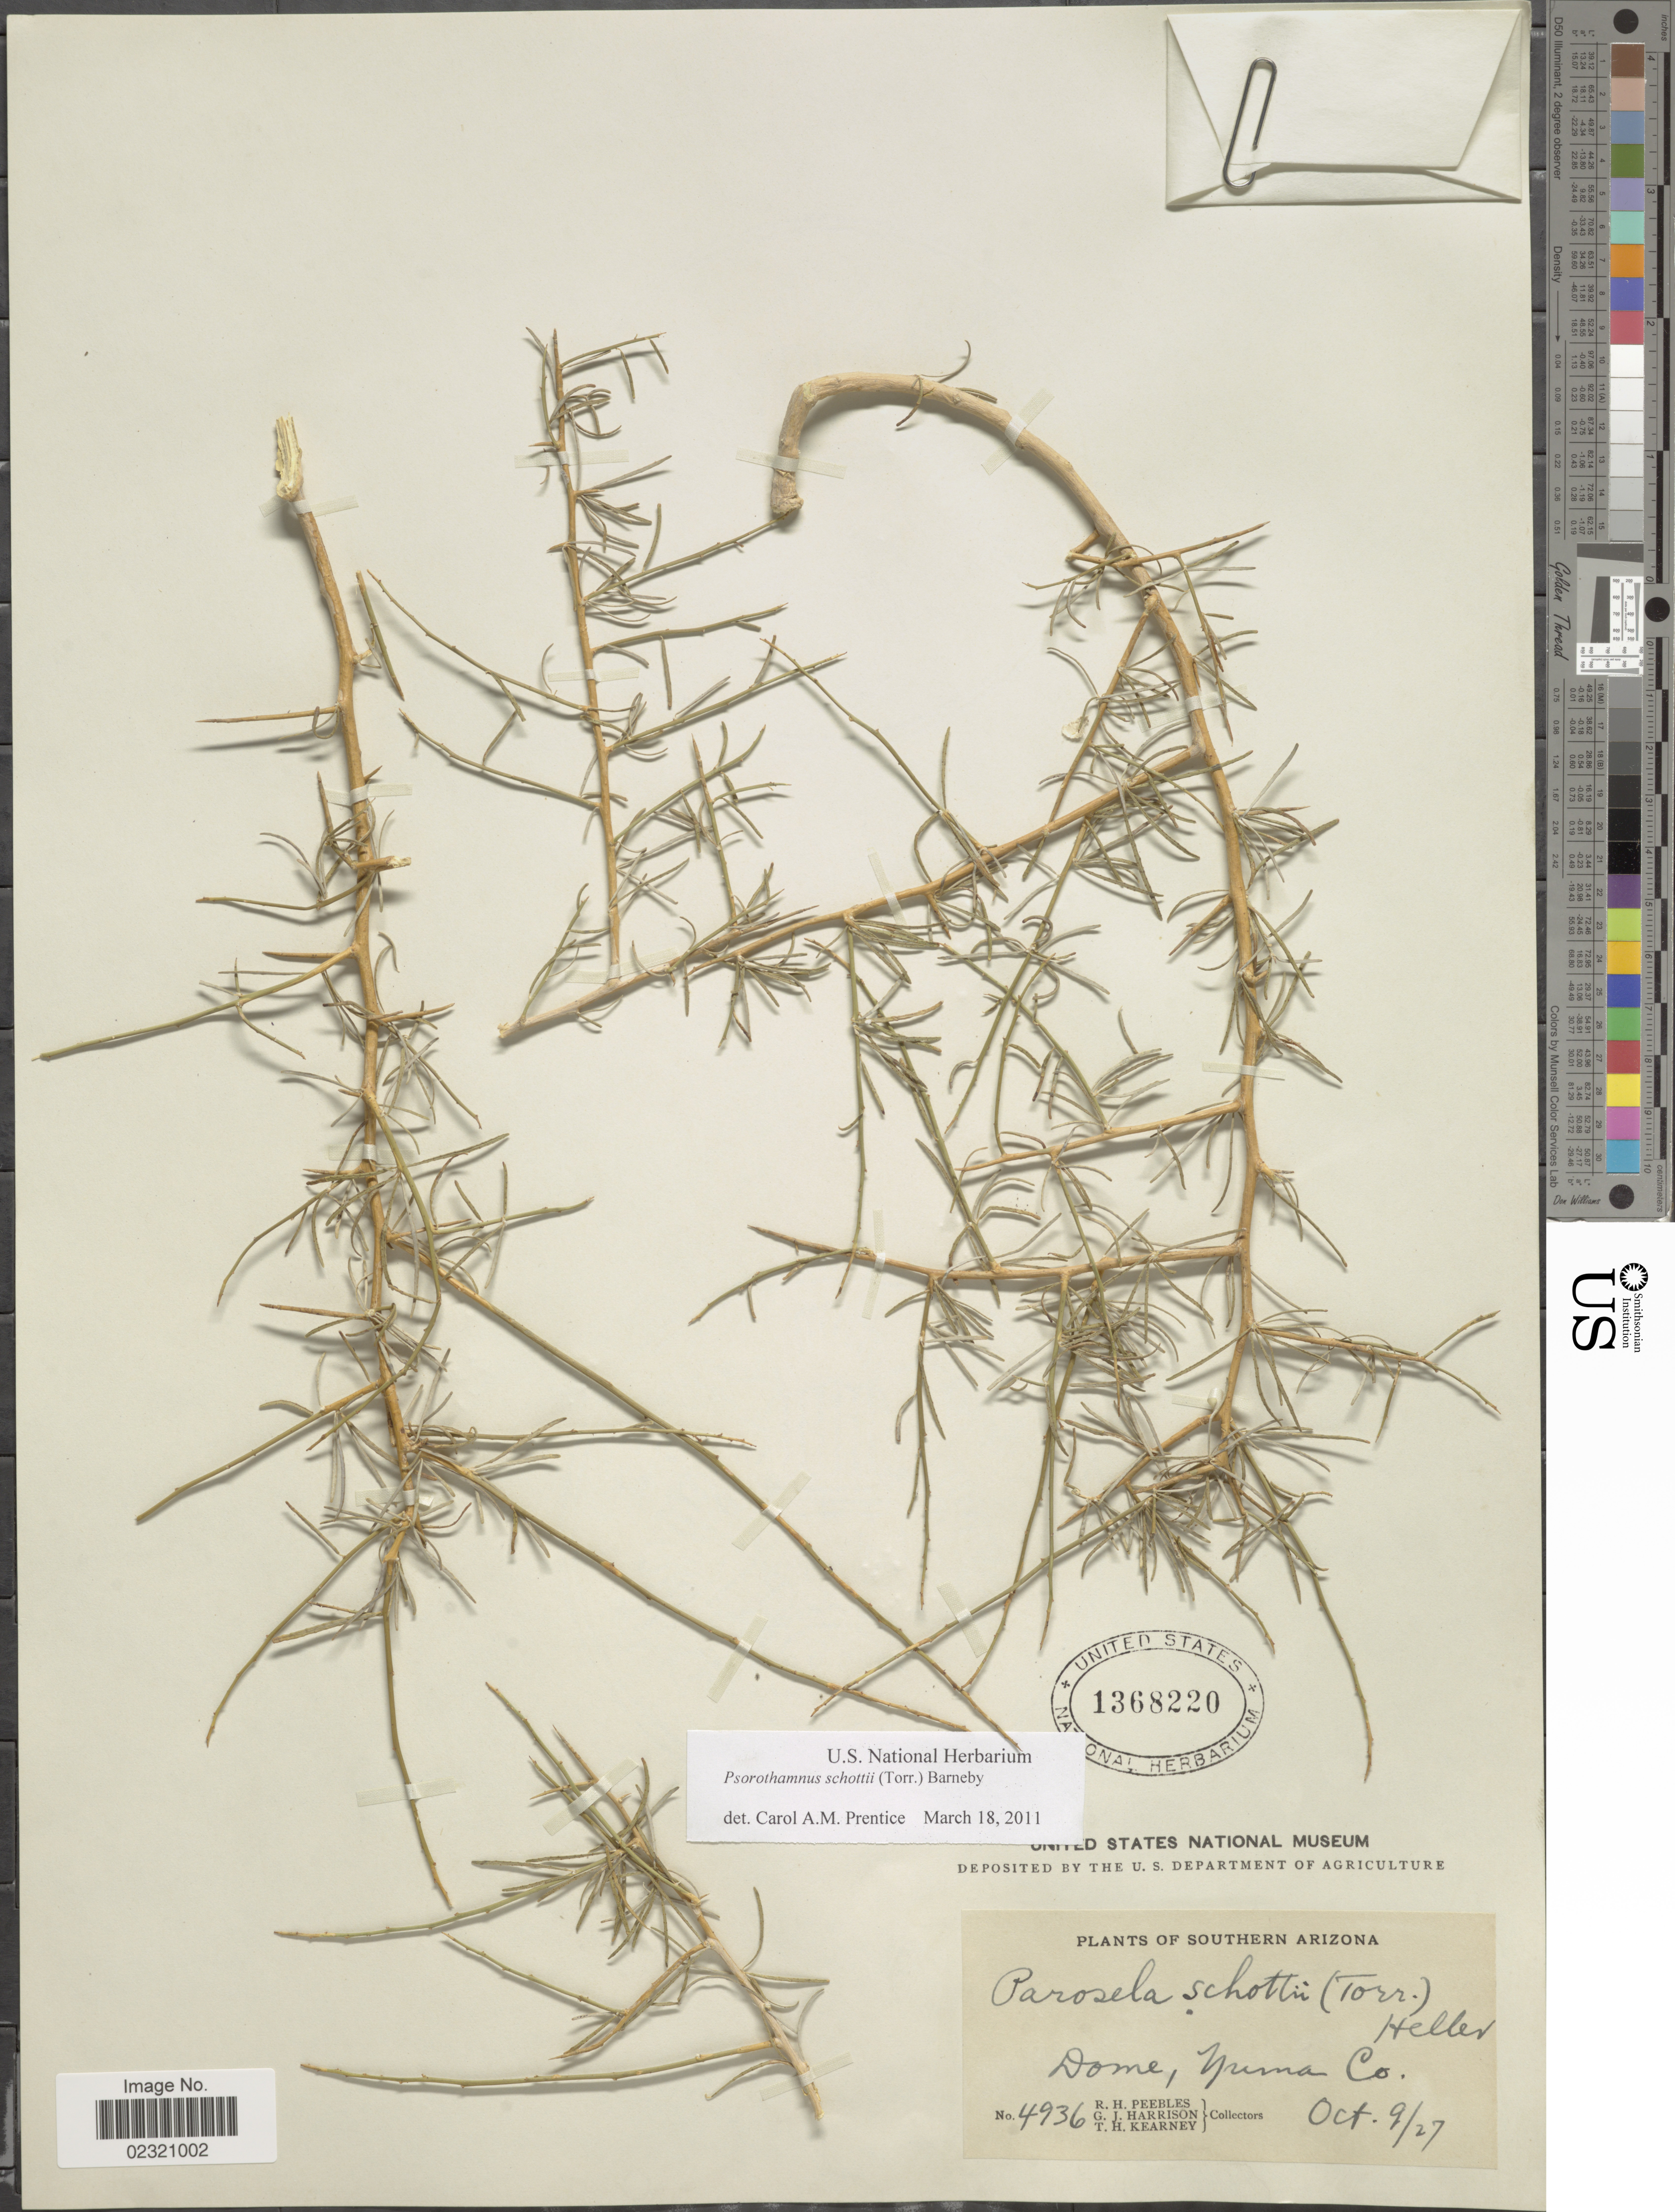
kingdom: Plantae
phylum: Tracheophyta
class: Magnoliopsida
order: Fabales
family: Fabaceae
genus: Psorothamnus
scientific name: Psorothamnus schottii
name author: (Torr.) Barneby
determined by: Prentice, Carol A.M.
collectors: R. H. Peebles, G. J. Harrison & T. H. Kearney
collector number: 4936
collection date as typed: Transcribed d/m/y: 9/10/27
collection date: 1927-10-09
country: United States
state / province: Arizona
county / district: Yuma County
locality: Dome, Yuma Co. Southern Arizona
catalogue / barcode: US 1368220